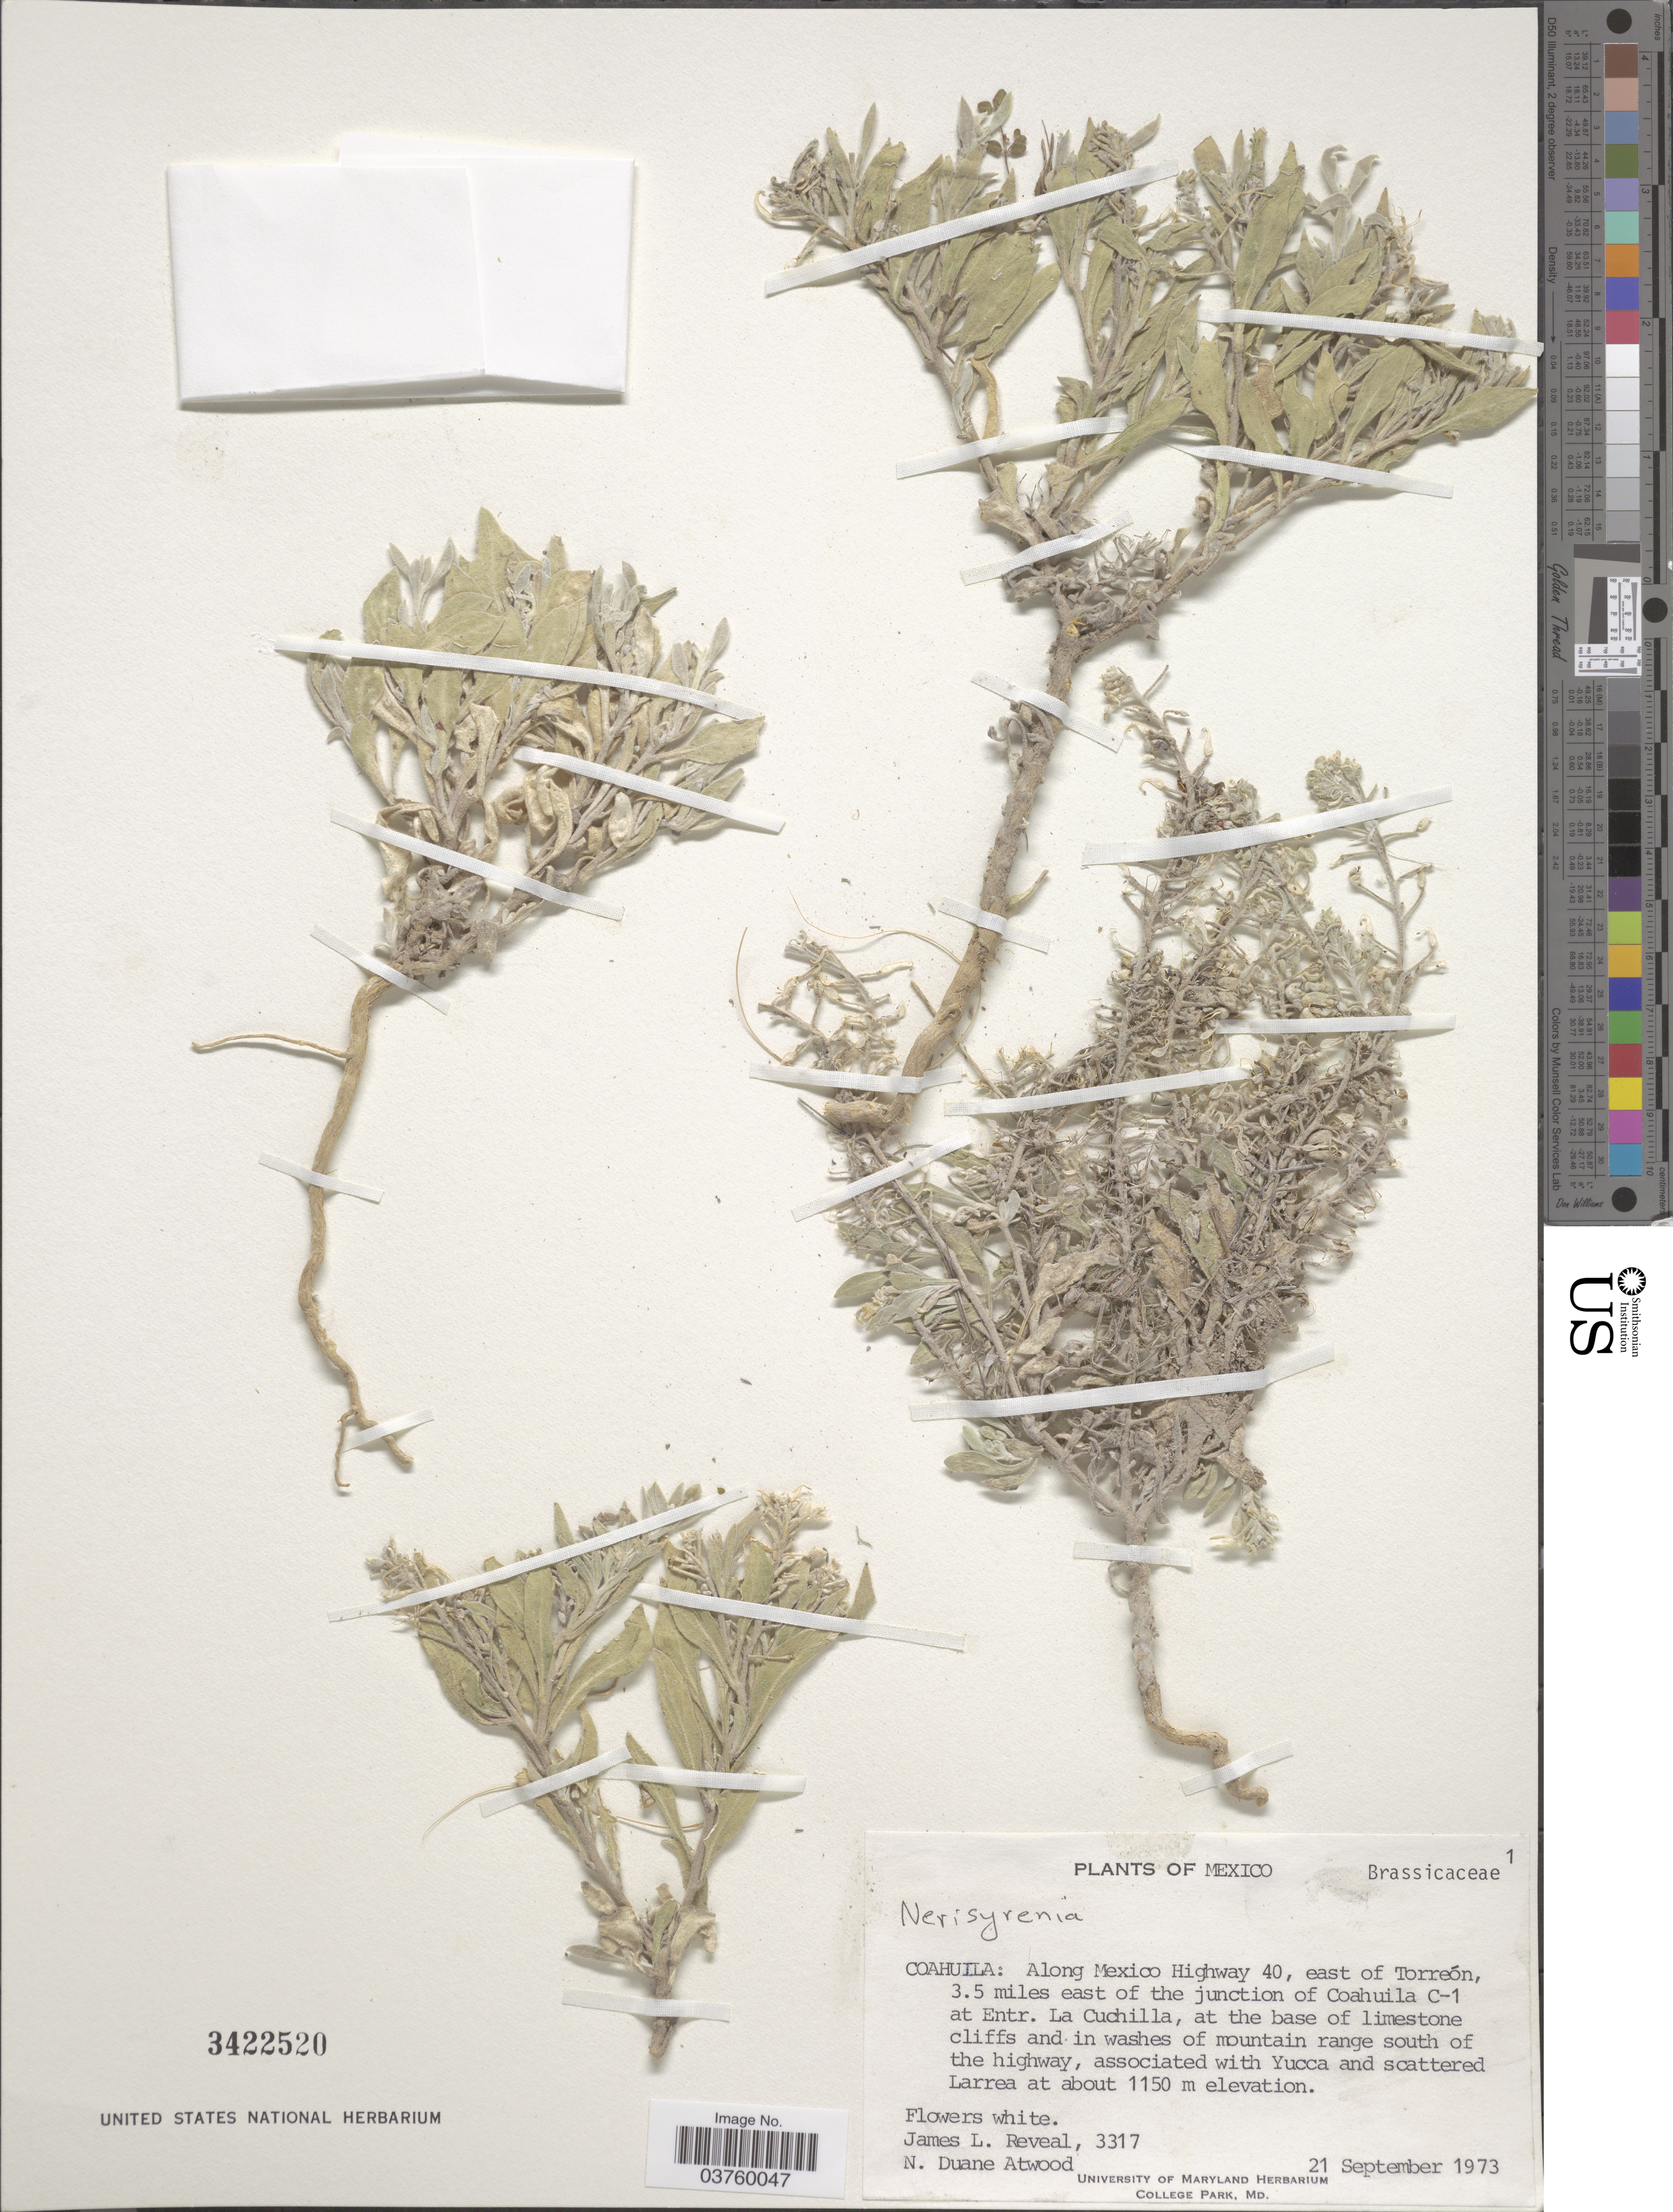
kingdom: Plantae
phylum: Tracheophyta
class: Magnoliopsida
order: Brassicales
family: Brassicaceae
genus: Nerisyrenia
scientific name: Nerisyrenia sp.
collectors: J. L. Reveal & N. Atwood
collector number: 3317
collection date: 1973-09-21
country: Mexico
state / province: Coahuila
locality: Along Mexico Highway 40, east of Torreón, 3.5 miles east of the junction of Coahuila C-1 at Entr. La Cuchilla, at the base of limestone cliffs and in washes of mountain range south of the highway.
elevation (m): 1150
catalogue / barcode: US 3422520